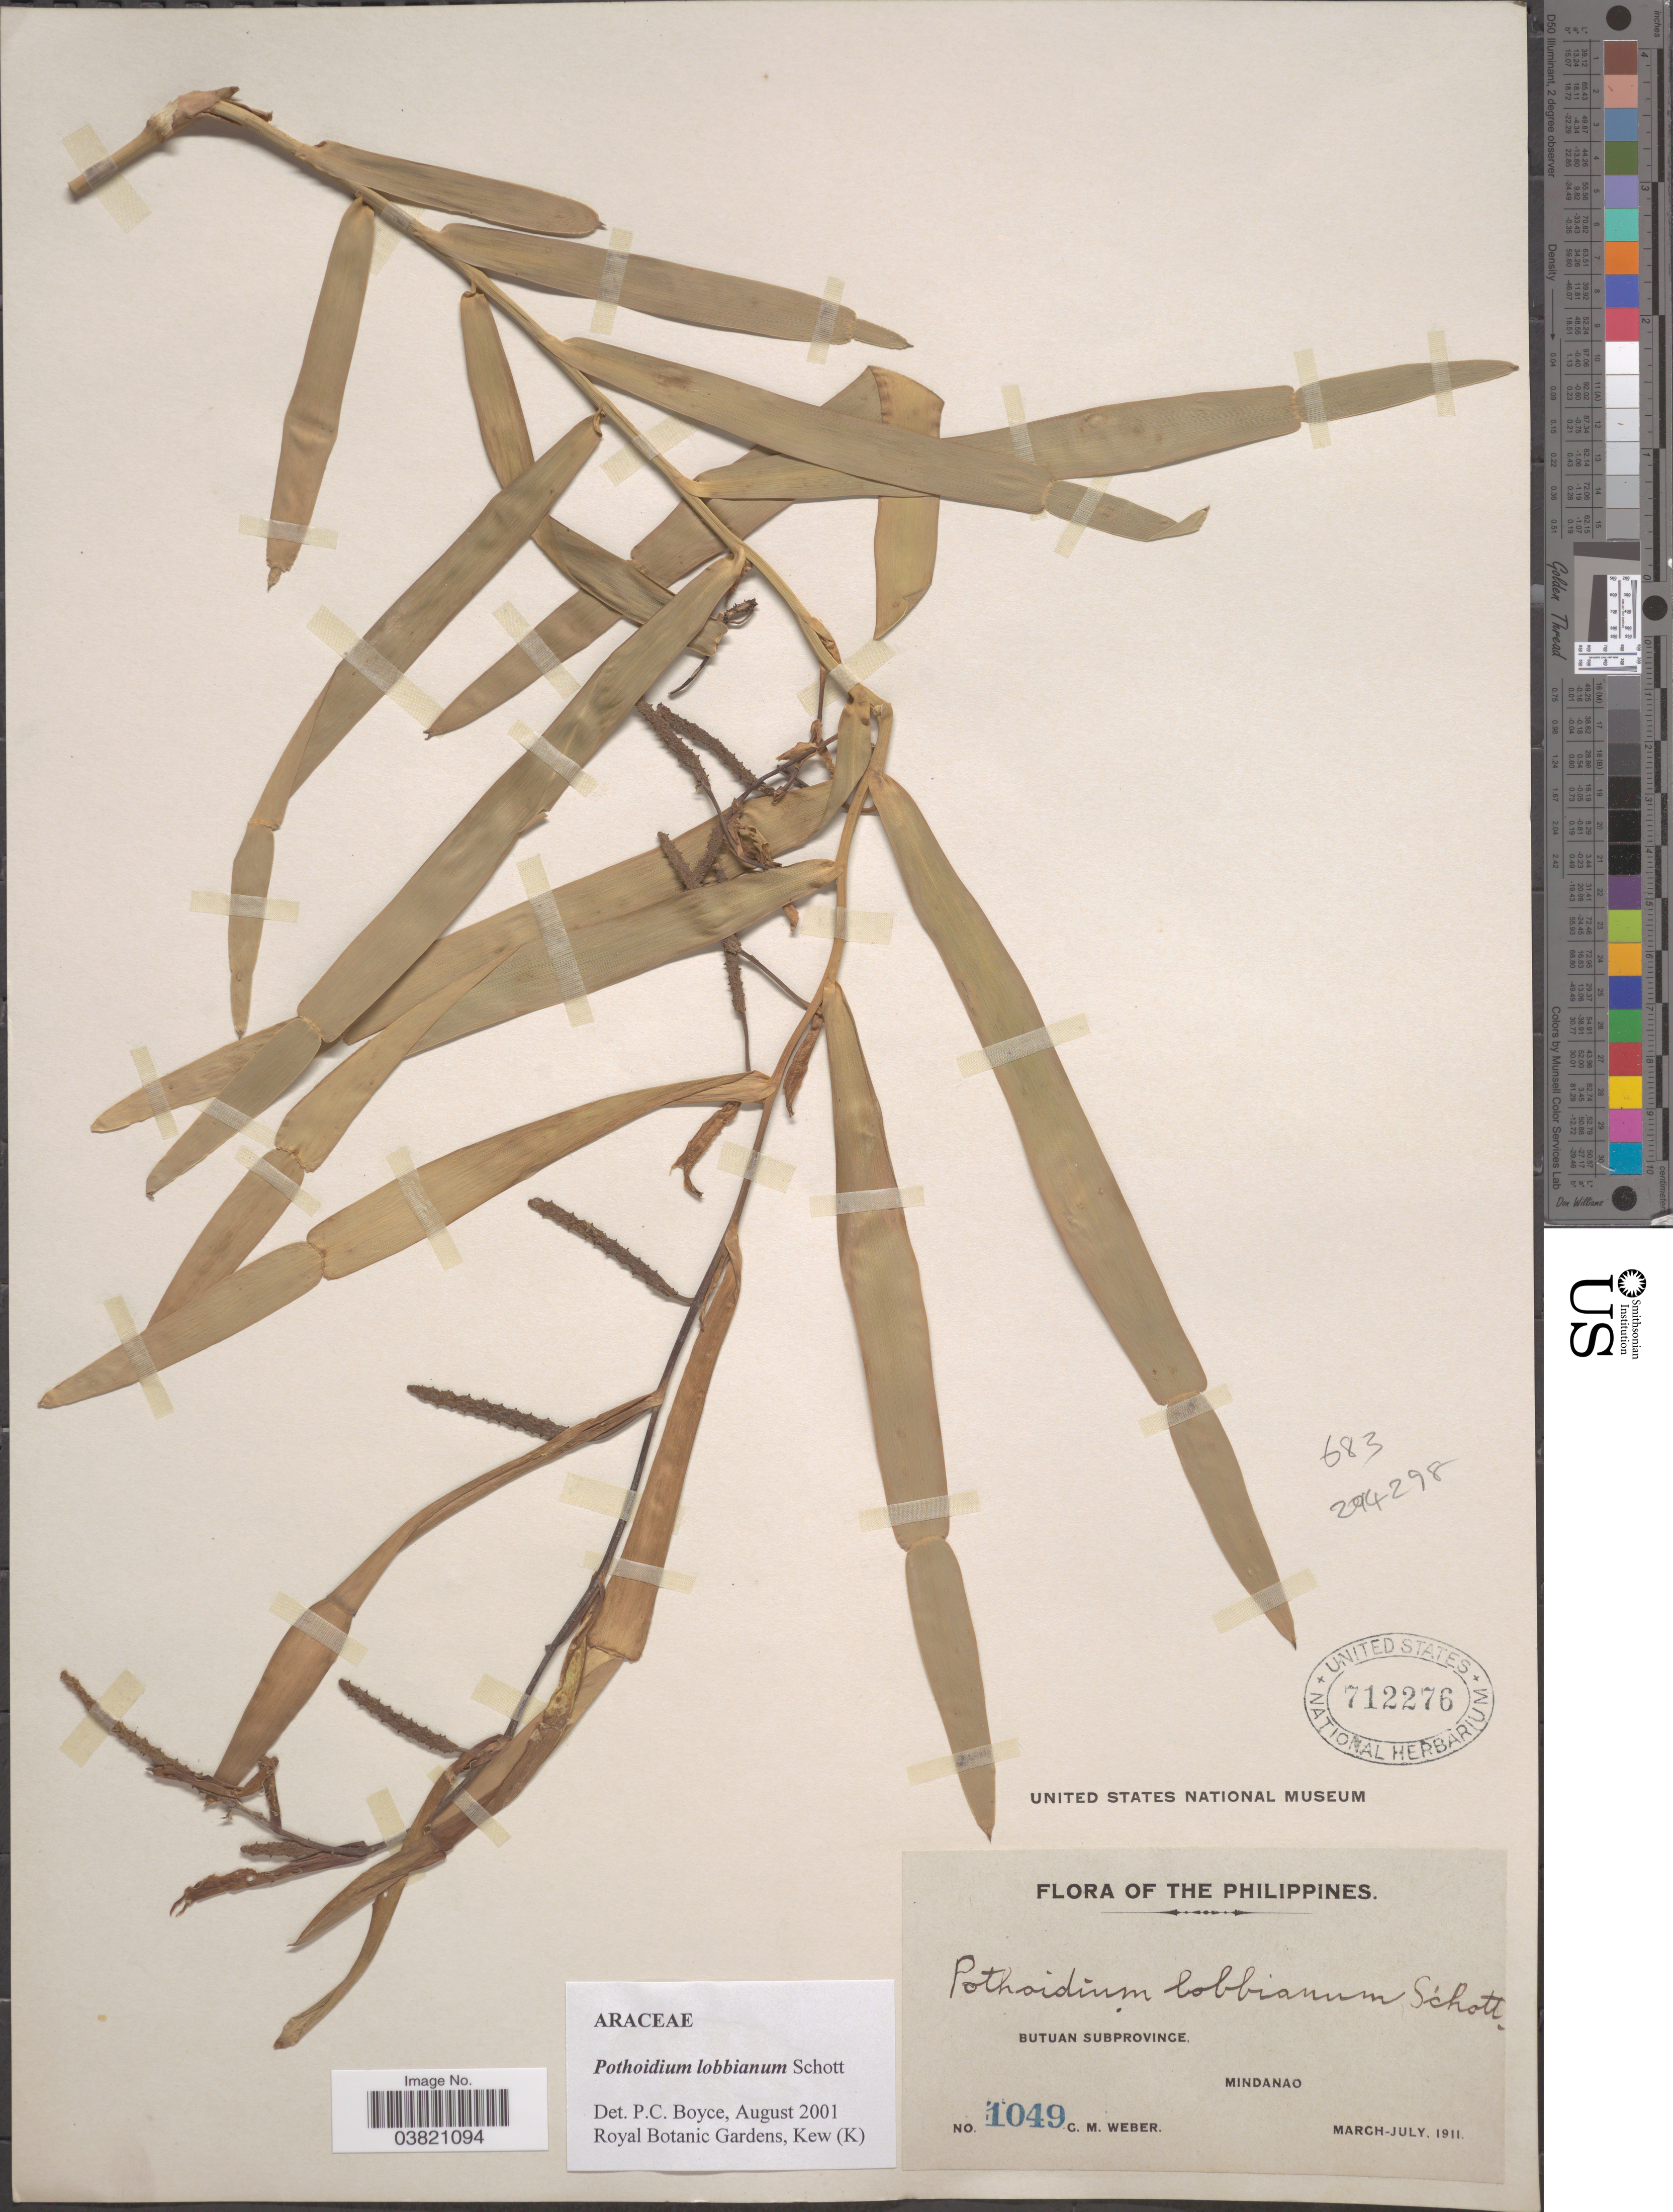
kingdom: Plantae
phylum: Tracheophyta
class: Liliopsida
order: Alismatales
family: Araceae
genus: Pothoidium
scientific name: Pothoidium lobbianum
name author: Schott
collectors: C. M. Weber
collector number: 1049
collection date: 1911-03/1911-07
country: Philippines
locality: Butuan Subprovince, Mindanao.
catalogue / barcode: US 712276